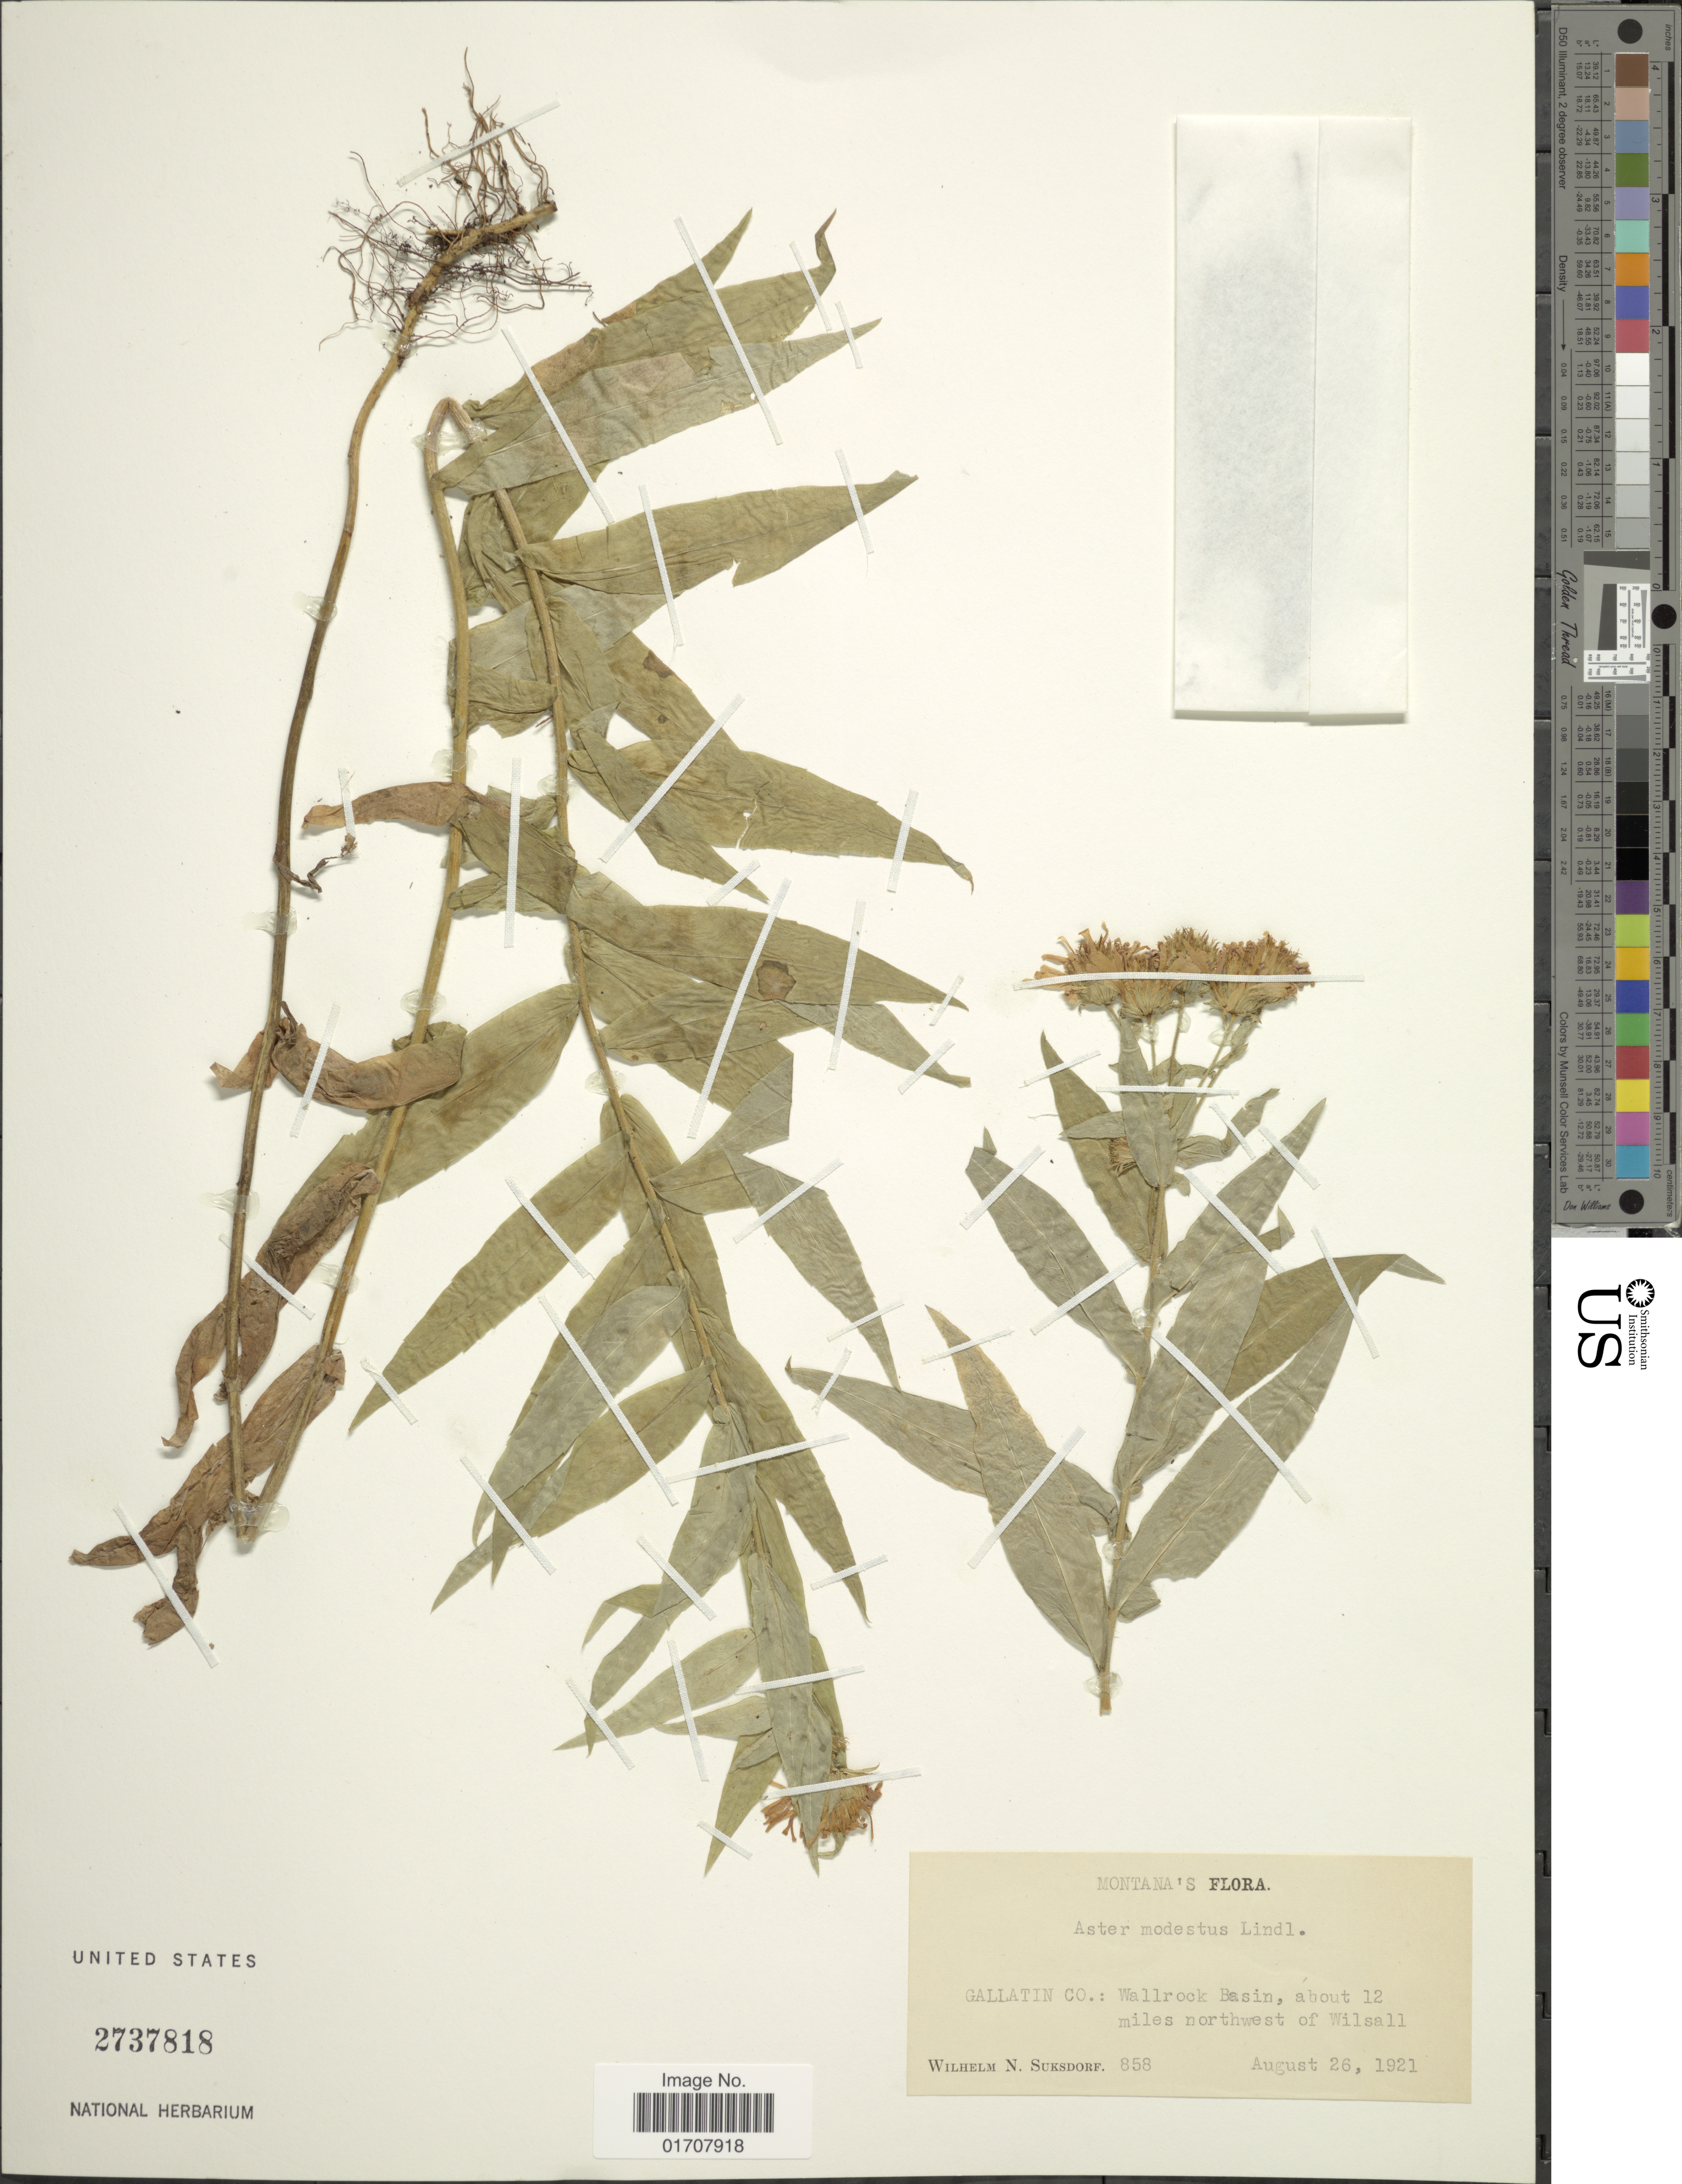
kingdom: Plantae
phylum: Tracheophyta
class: Magnoliopsida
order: Asterales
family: Asteraceae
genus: Canadanthus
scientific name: Canadanthus modestus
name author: (Lindl.) G.L. Nesom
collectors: W. N. Suksdorf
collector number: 858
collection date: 1921-08-26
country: United States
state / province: Montana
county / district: Gallatin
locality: Wallrock Basin, about 12 miles NW of Wilsall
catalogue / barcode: US 2737818